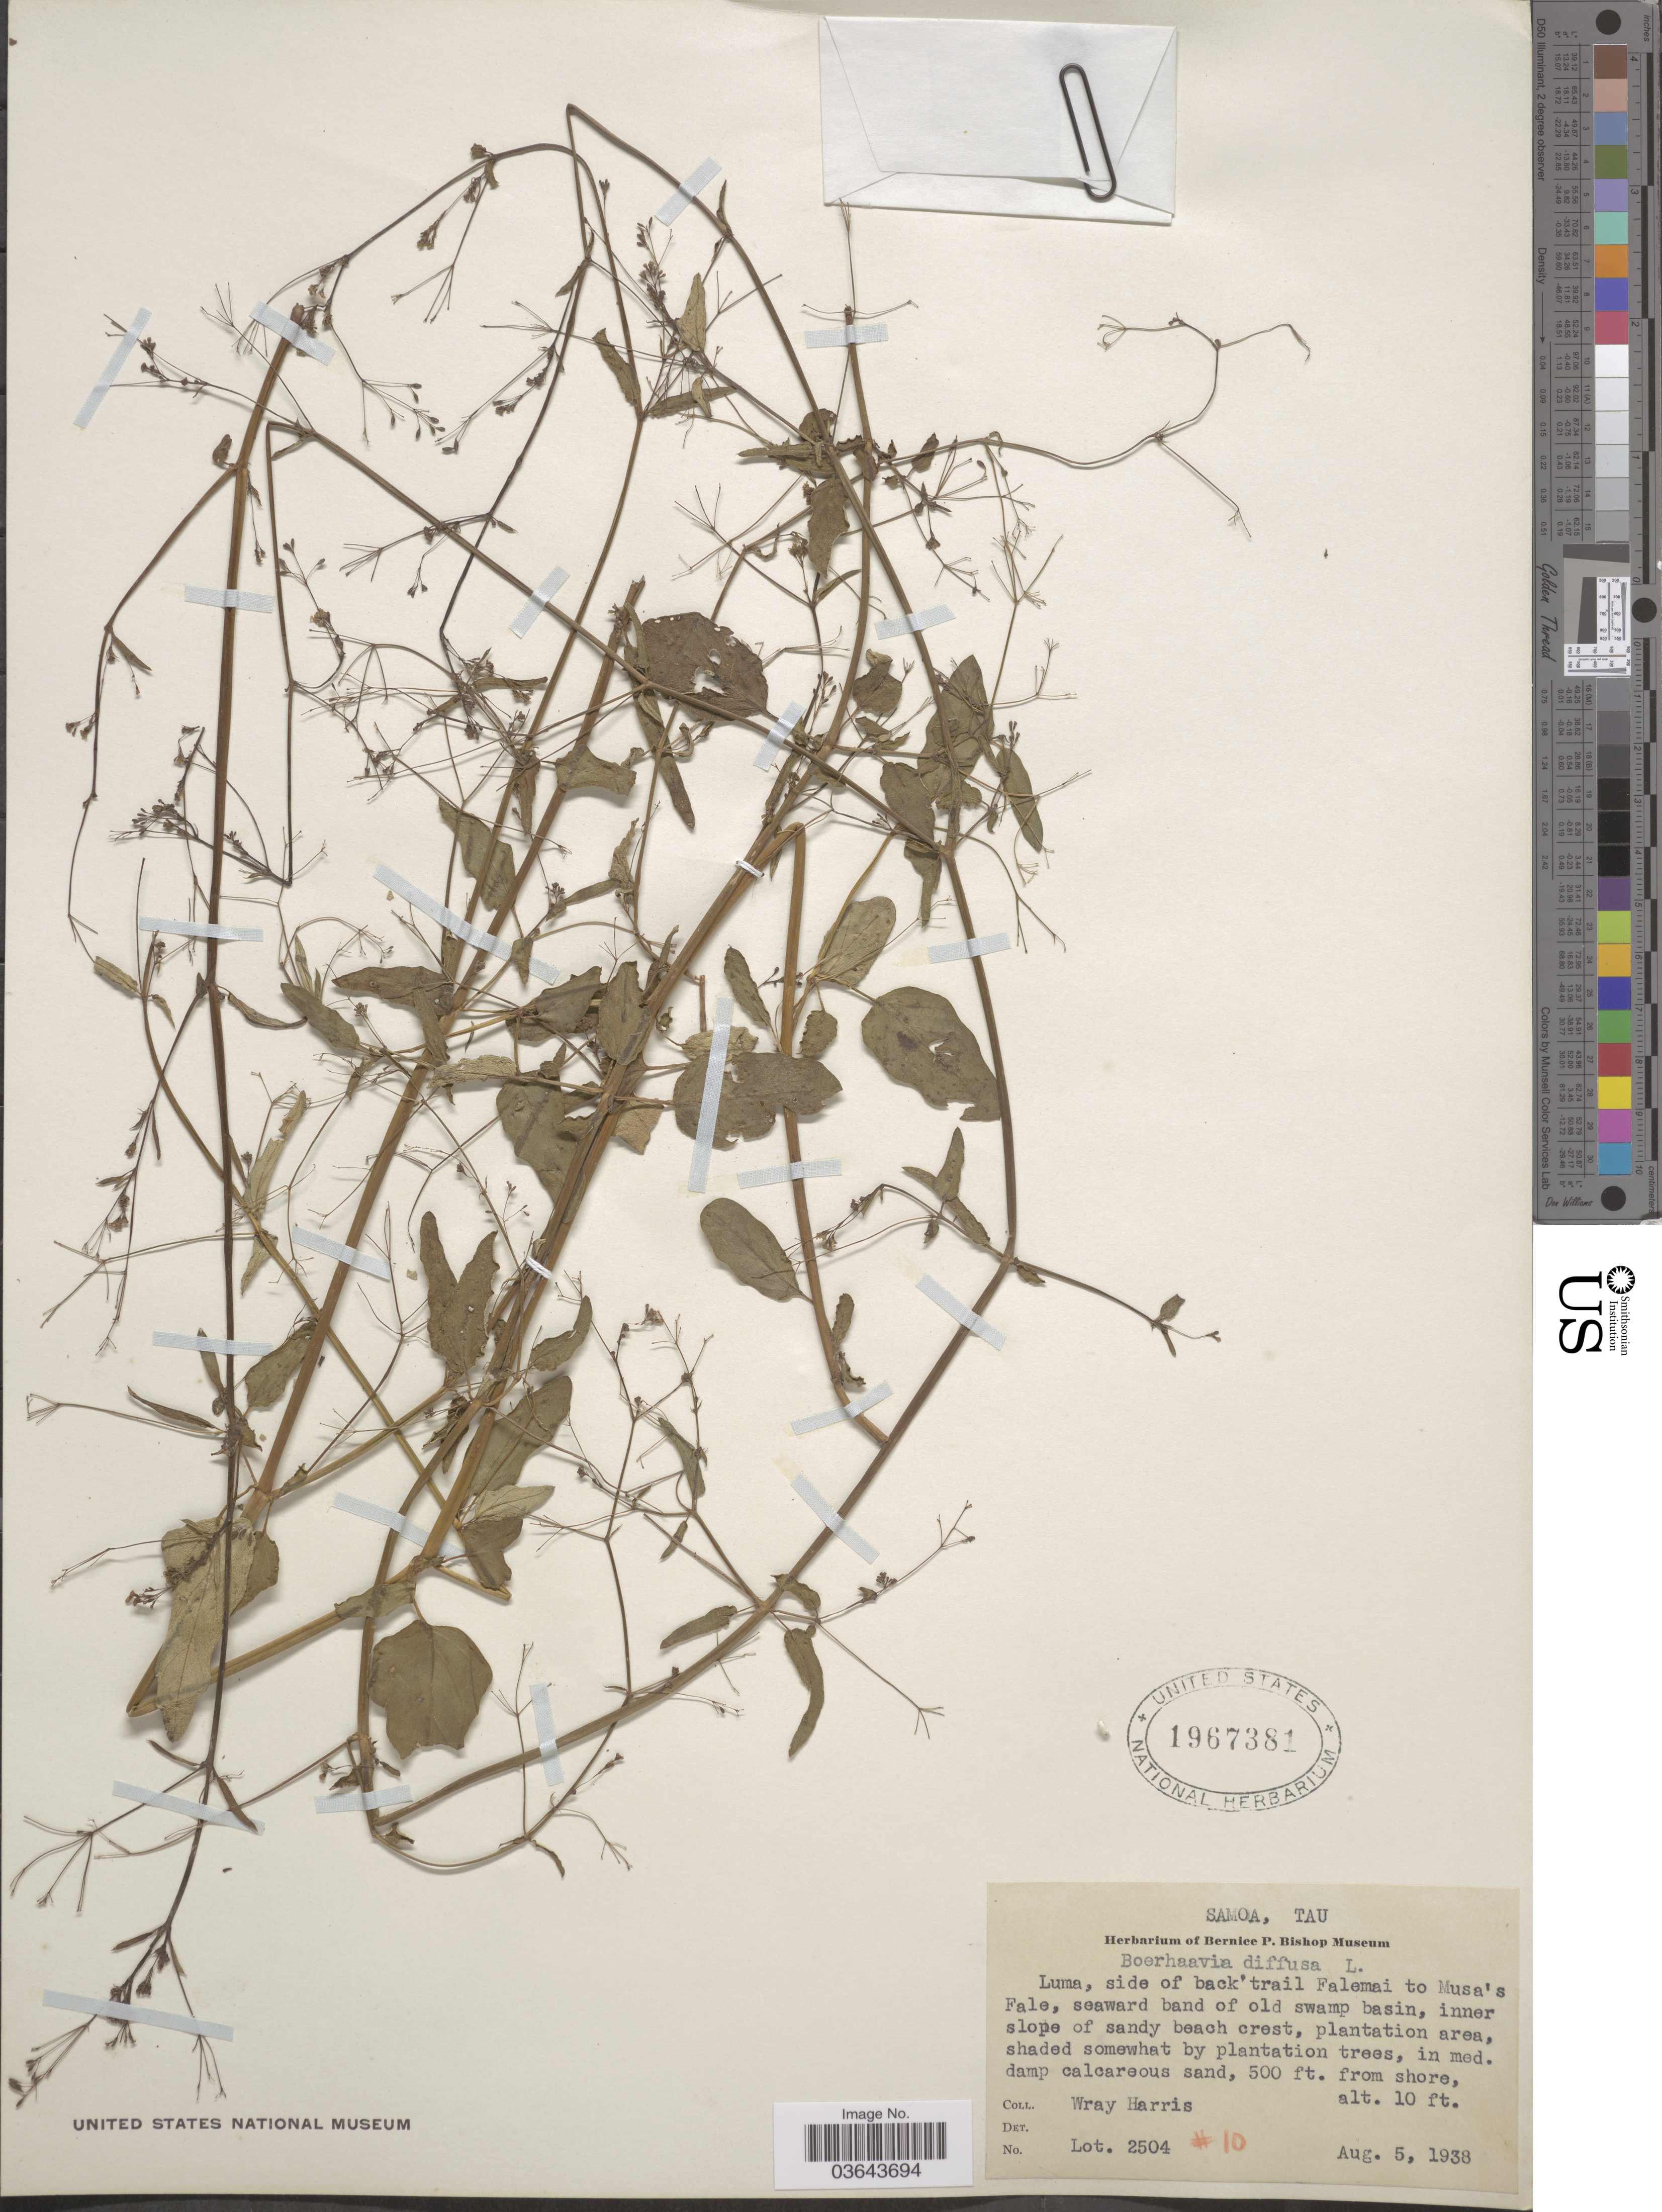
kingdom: Plantae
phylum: Tracheophyta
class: Magnoliopsida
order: Caryophyllales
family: Nyctaginaceae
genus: Boerhavia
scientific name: Boerhavia mutabilis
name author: R. Br.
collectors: W. Harris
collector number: Lot. 2504/10?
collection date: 1938-08-05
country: American Samoa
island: Tau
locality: Samoa, Tau. Luma, side of back trail Falemai to Musa's Fale, seaward band of old swamp basin, plantation area, 500 ft. from shore.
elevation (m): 3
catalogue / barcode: US 1967381